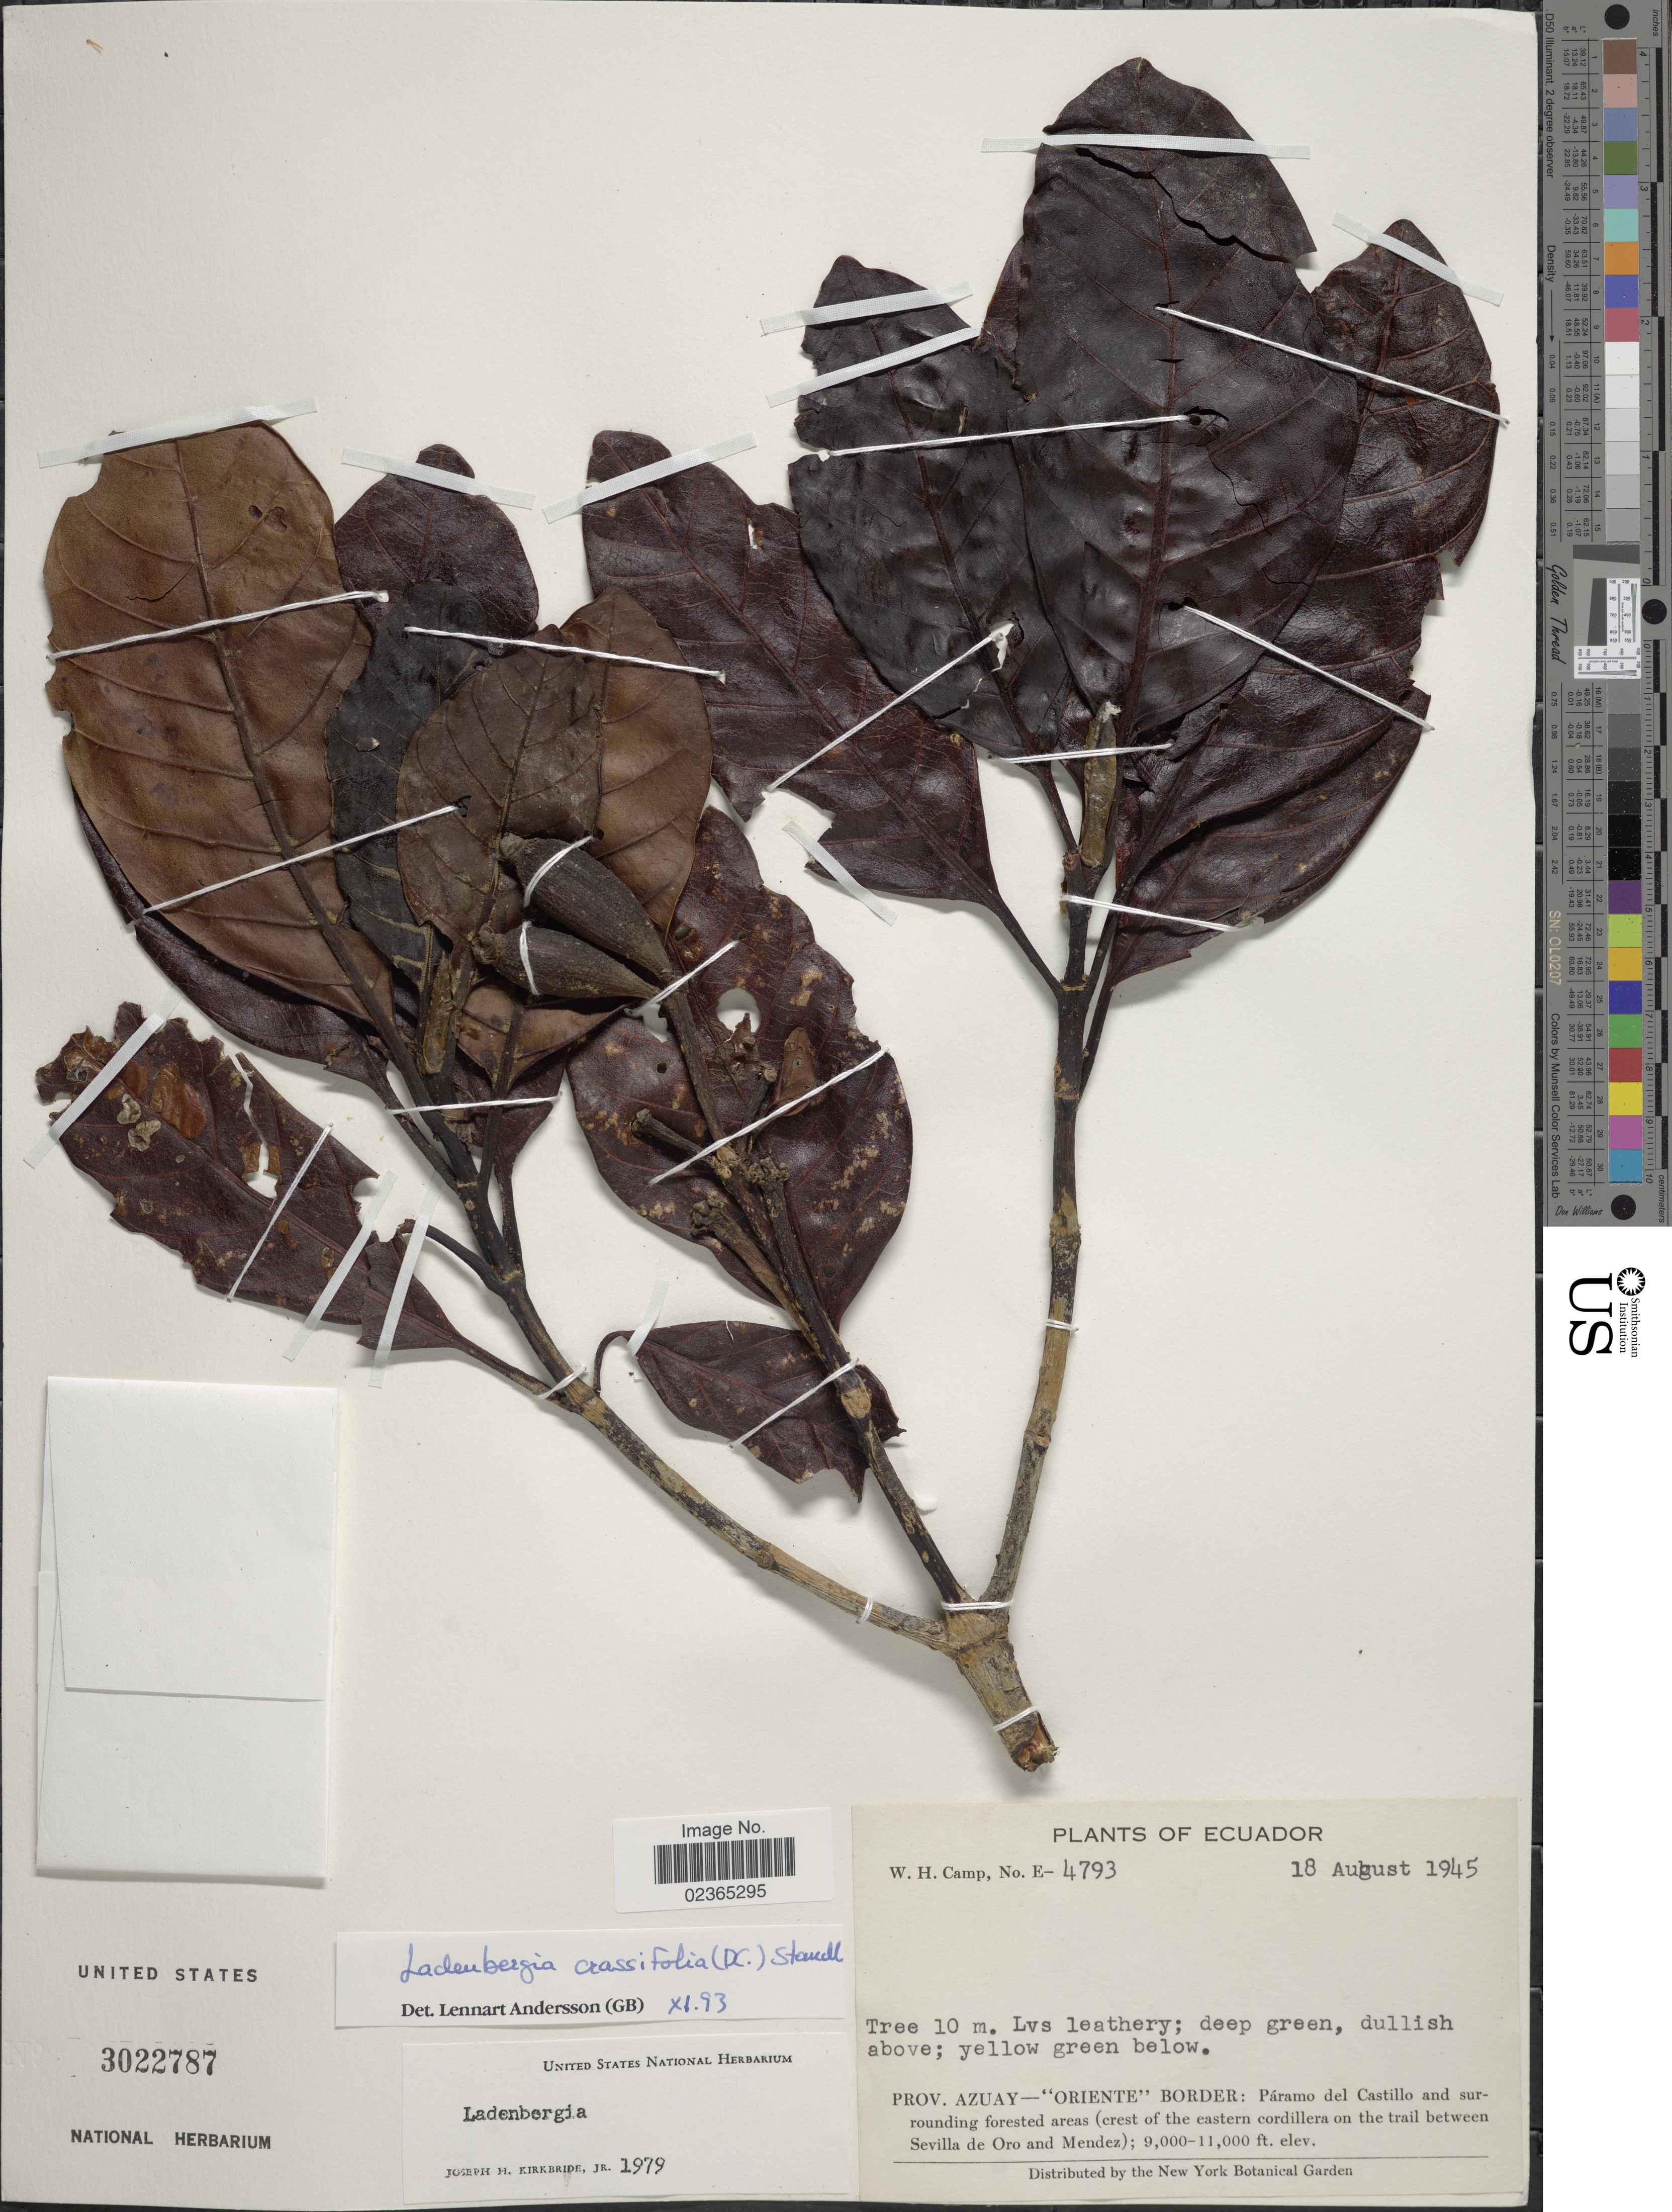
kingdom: Plantae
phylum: Tracheophyta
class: Magnoliopsida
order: Gentianales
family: Rubiaceae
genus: Ladenbergia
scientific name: Ladenbergia crassifolia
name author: (Pav. ex DC.) Standl.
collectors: W. H. Camp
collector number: E4793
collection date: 1945-08-18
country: Ecuador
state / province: Azuay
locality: Oriente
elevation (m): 2743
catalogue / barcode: US 3022787